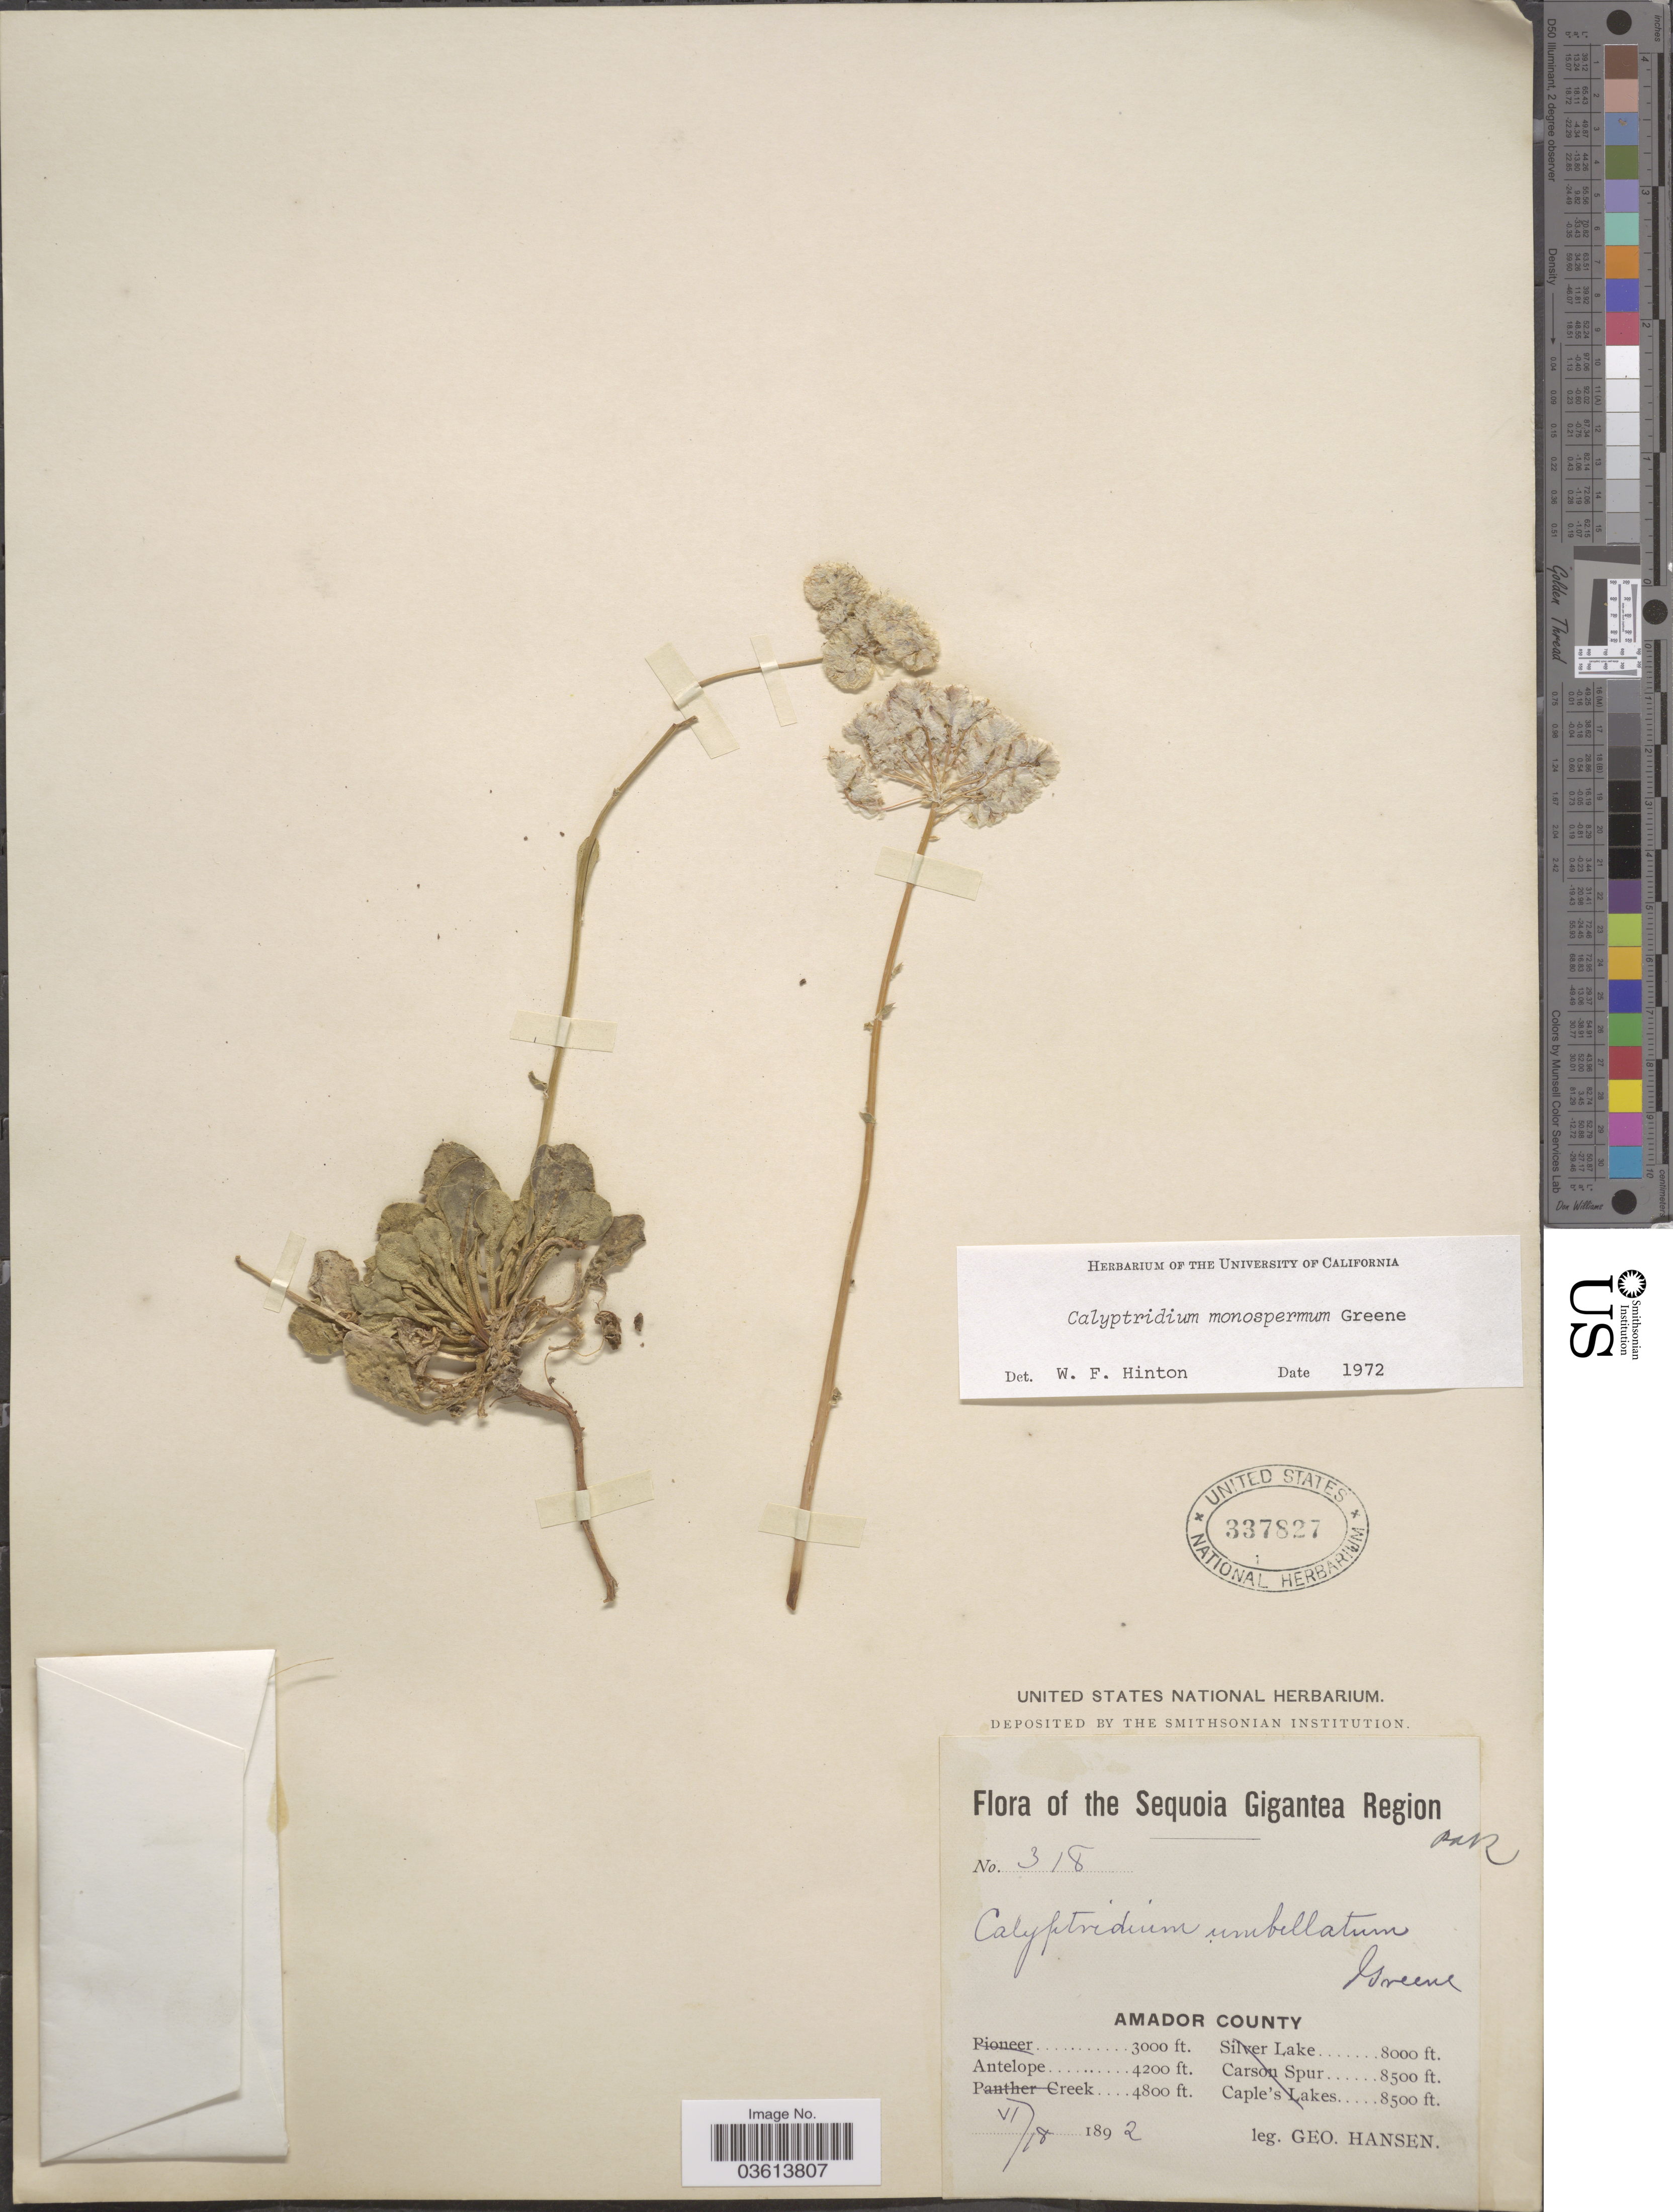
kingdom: Plantae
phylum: Tracheophyta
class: Magnoliopsida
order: Caryophyllales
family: Montiaceae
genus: Calyptridium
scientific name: Calyptridium monospermum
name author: Greene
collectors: G. Hansen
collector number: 318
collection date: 1892-06-18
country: United States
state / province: California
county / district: Amador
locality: Sequoia Gigantea Region. Amador County. Antelope.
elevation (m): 1280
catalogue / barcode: US 337827